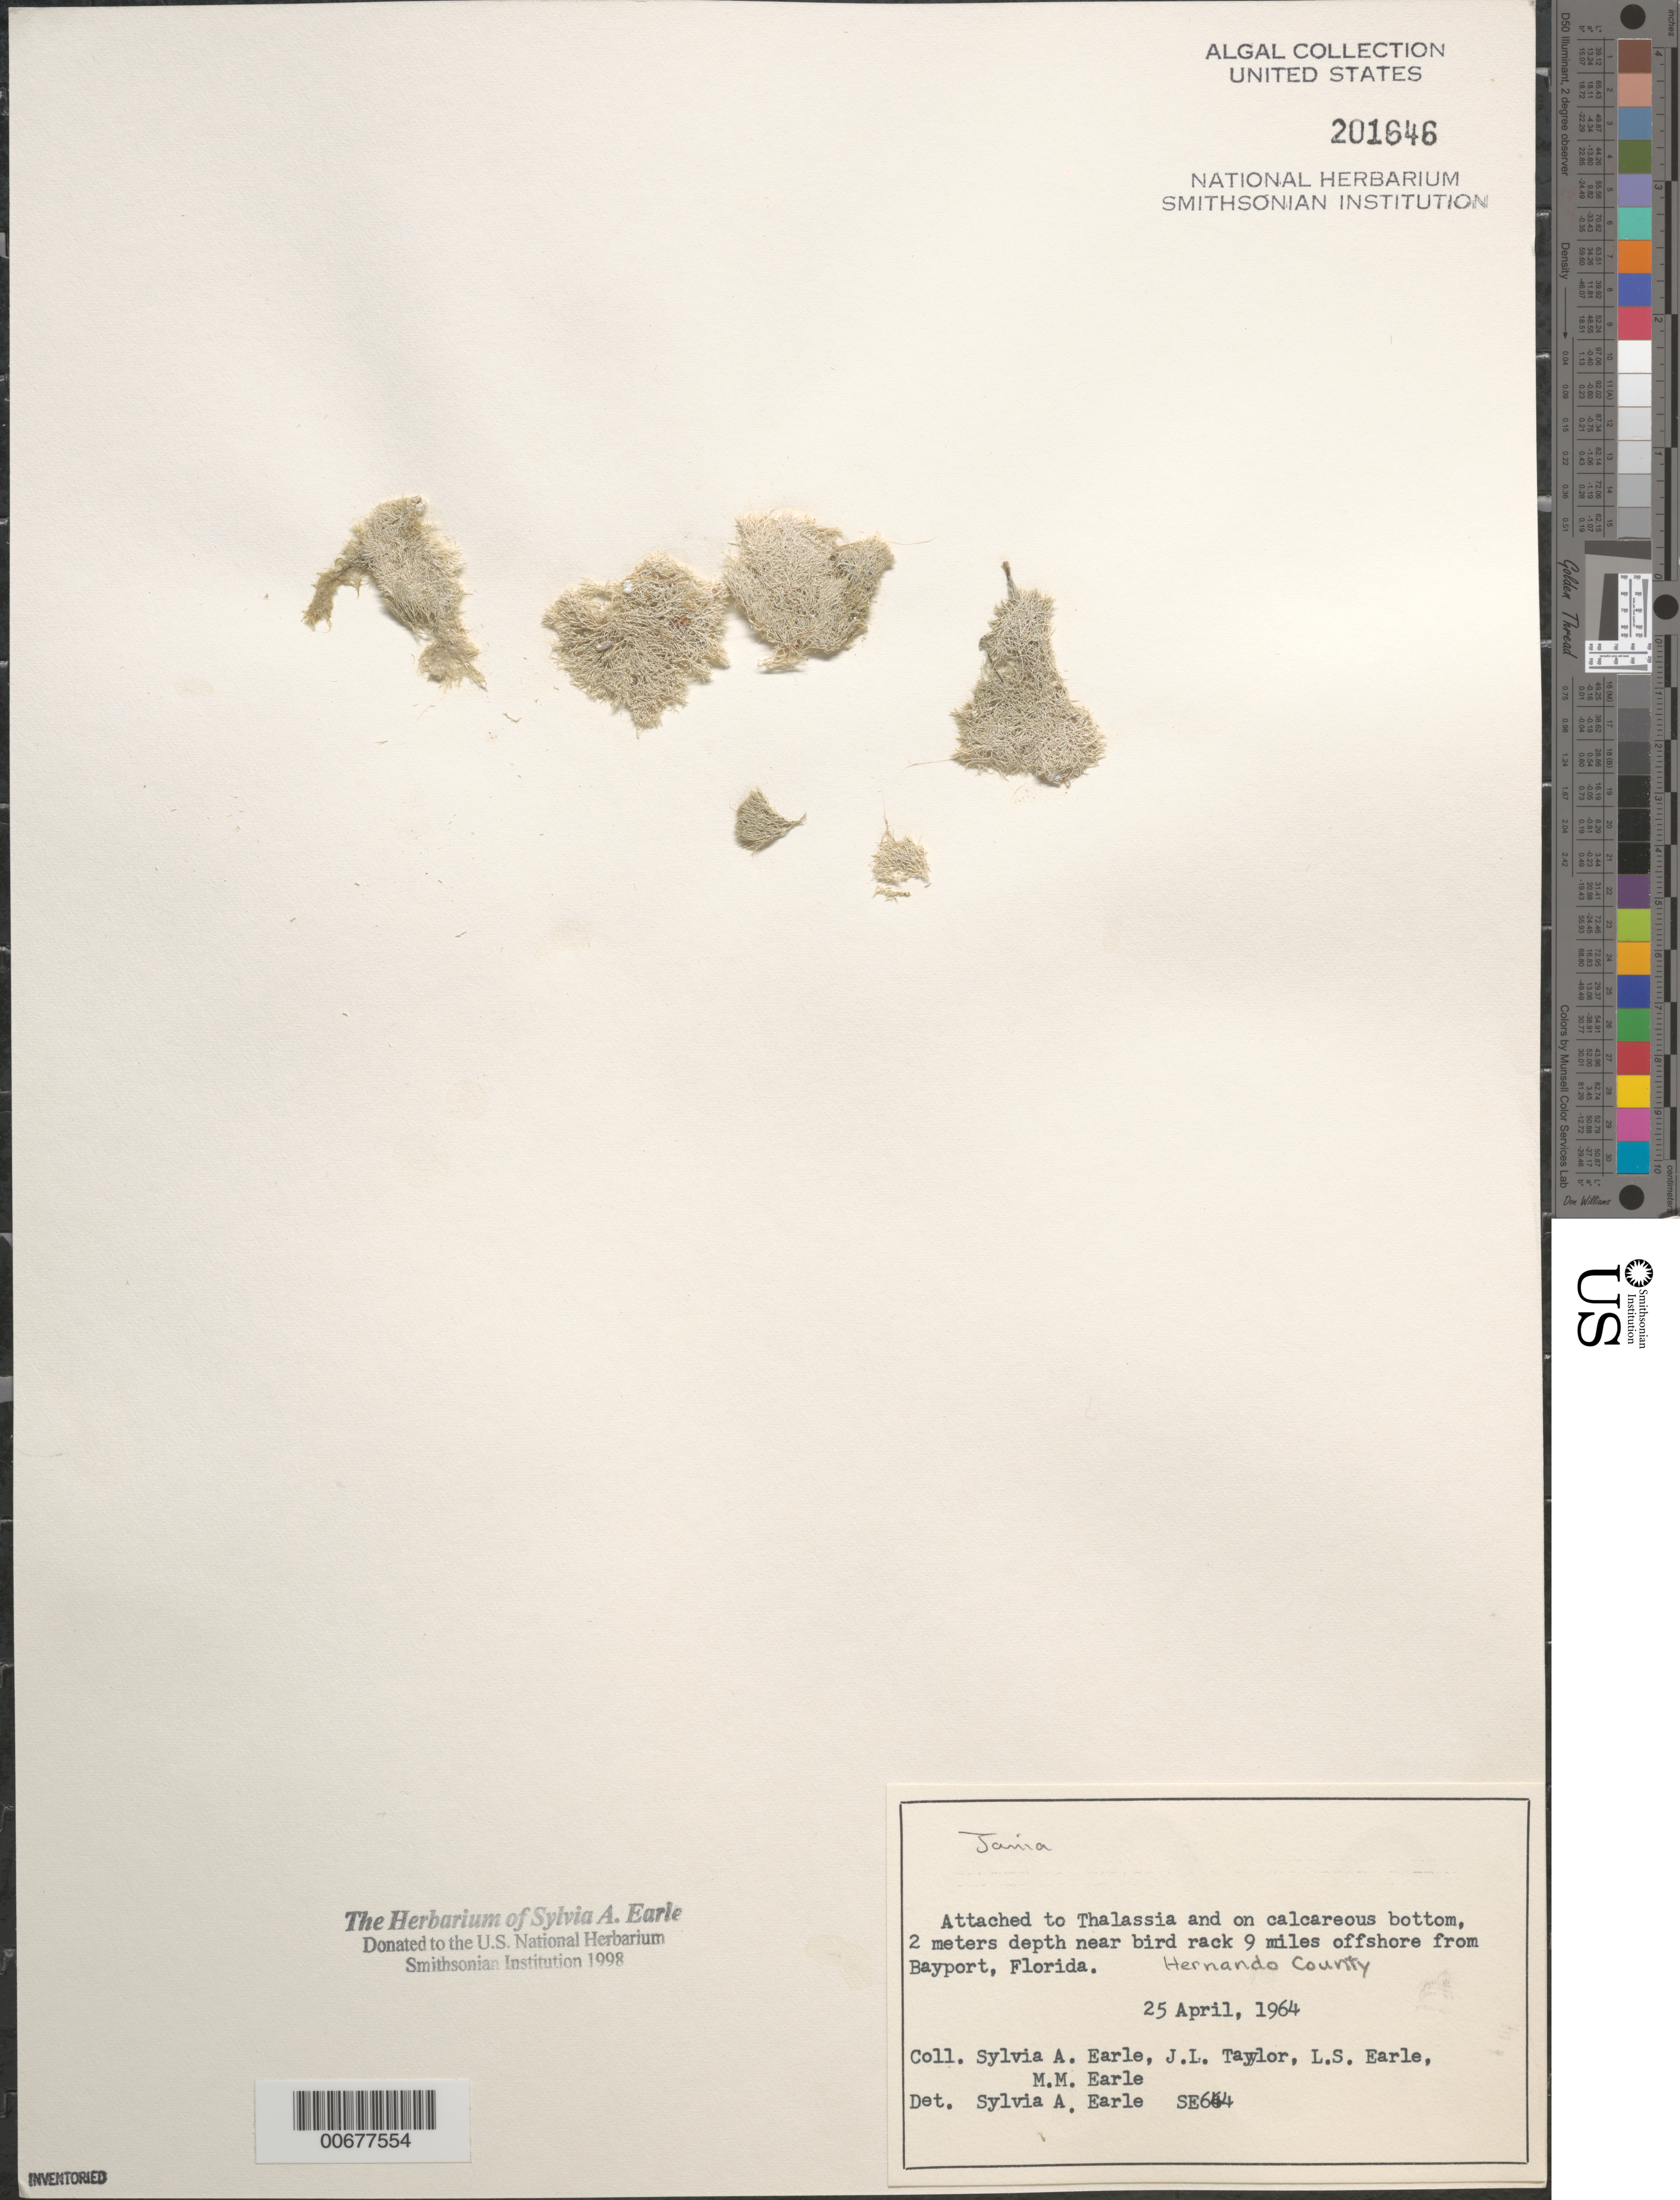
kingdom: Plantae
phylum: Rhodophyta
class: Florideophyceae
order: Corallinales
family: Corallinaceae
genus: Jania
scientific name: Jania sp.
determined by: Earle, S. A.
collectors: S. A. Earle, J. L. Taylor, L. Earle & M. Earle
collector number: SE 644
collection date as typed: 25 Apr 1964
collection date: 1964-04-25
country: United States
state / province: Florida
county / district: Hernando County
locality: Near bird rack 9 miles off Bayport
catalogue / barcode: US 201646